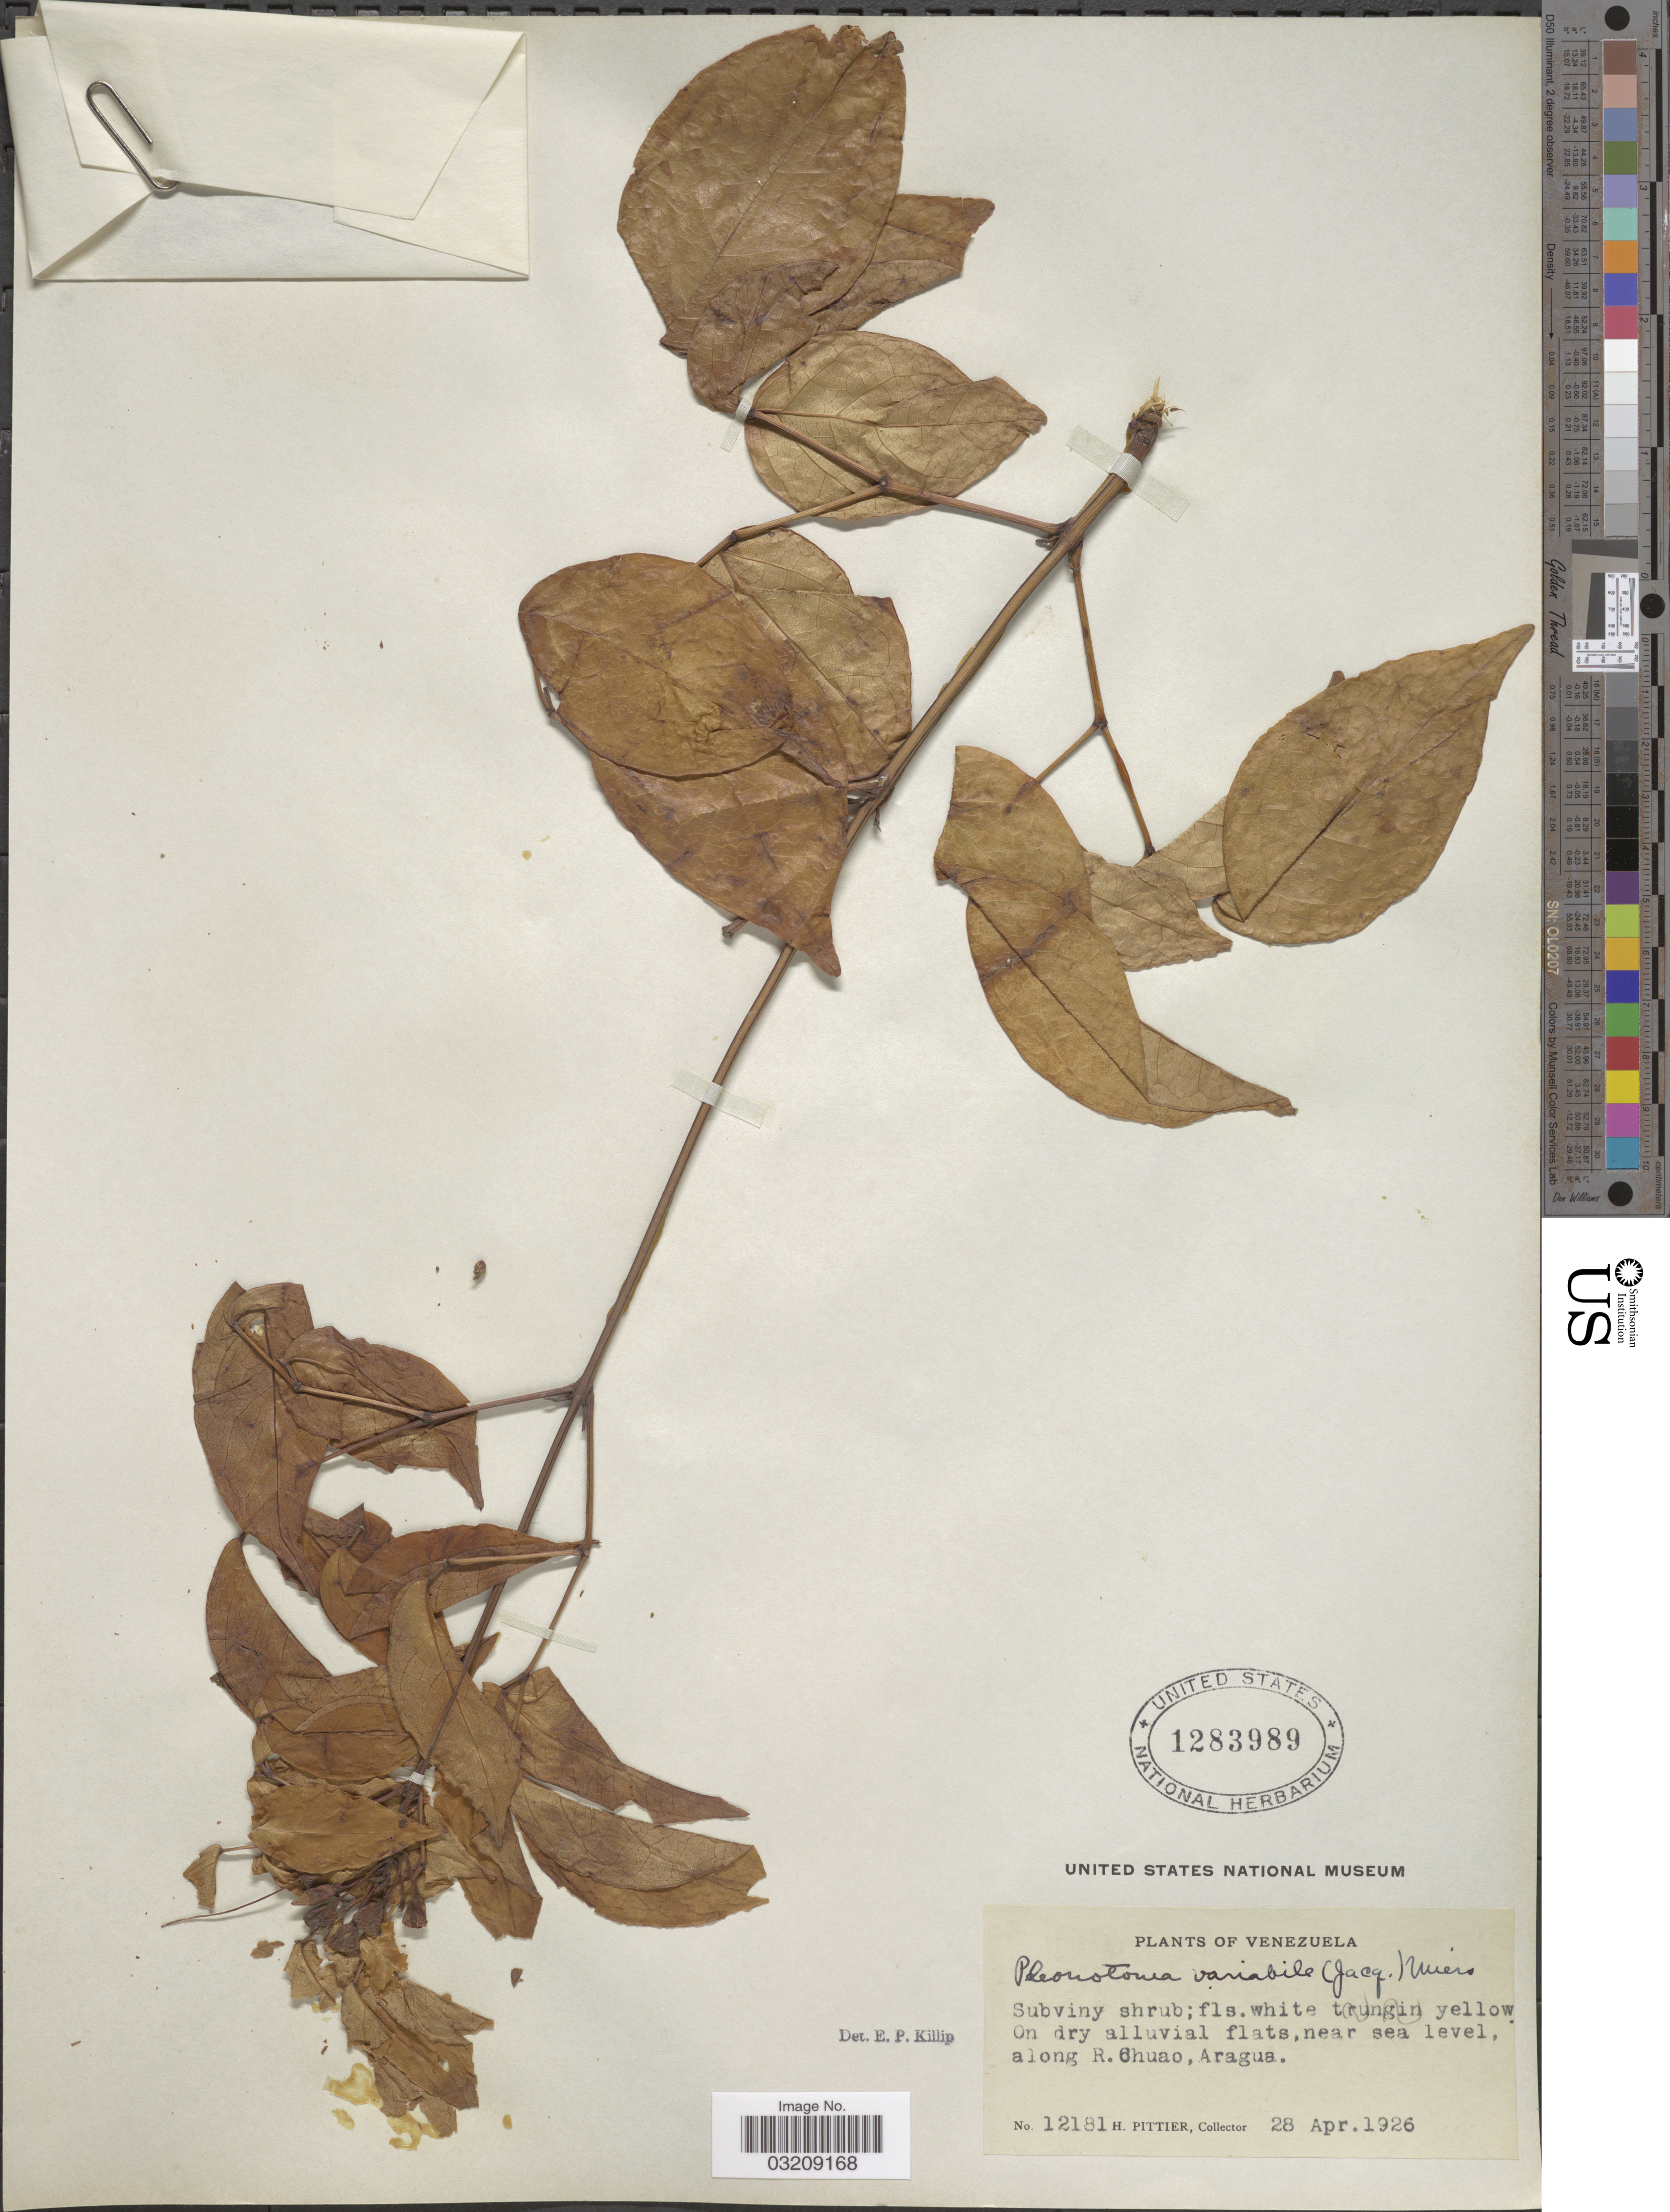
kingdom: Plantae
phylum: Tracheophyta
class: Magnoliopsida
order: Lamiales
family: Bignoniaceae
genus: Pleonotoma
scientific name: Pleonotoma variabilis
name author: (Jacq.) Miers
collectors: H. F. Pittier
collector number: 12181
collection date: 1926-04-28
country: Venezuela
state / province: Aragua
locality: Along R. Chuao.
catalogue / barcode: US 1283989